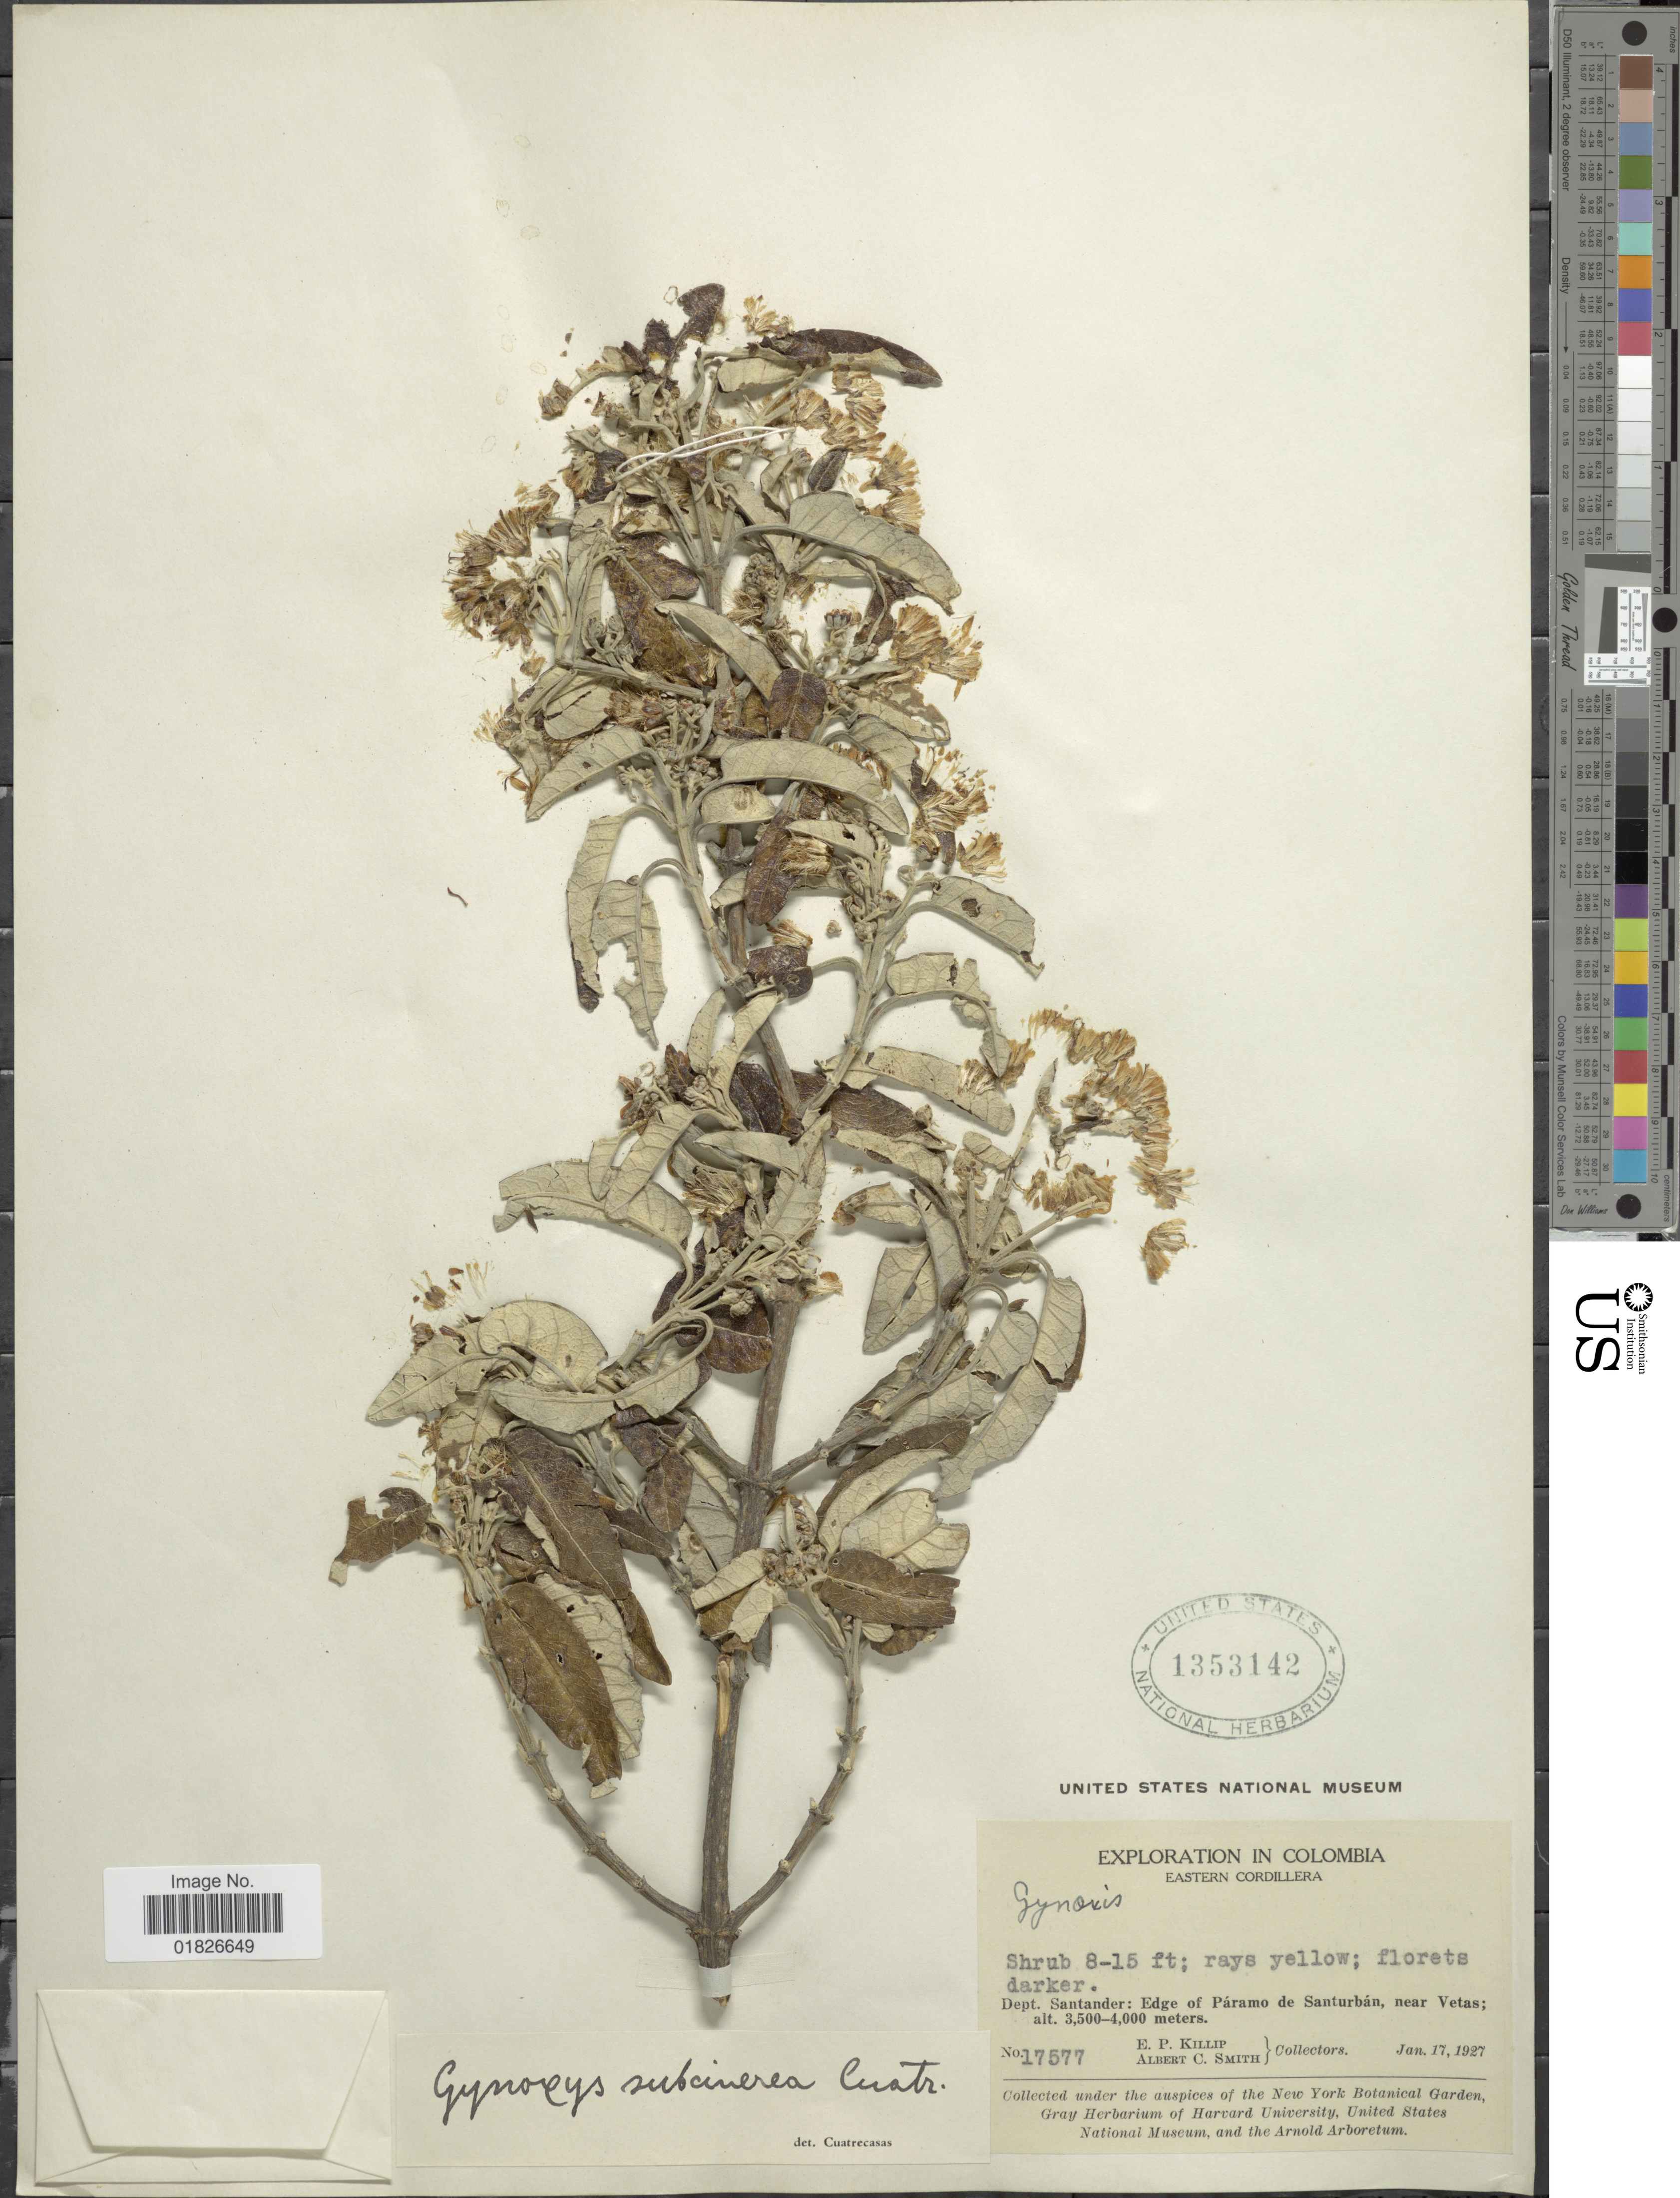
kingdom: Plantae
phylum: Tracheophyta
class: Magnoliopsida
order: Asterales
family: Asteraceae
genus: Gynoxys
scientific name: Gynoxys subcinerea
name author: Cuatrec.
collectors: E. P. Killip & A. C. Smith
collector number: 17577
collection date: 1927-01-17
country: Colombia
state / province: Santander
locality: Eastern Cordillera, edge of Paramo de Santurban, near Vetas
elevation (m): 3500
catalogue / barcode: US 1353142